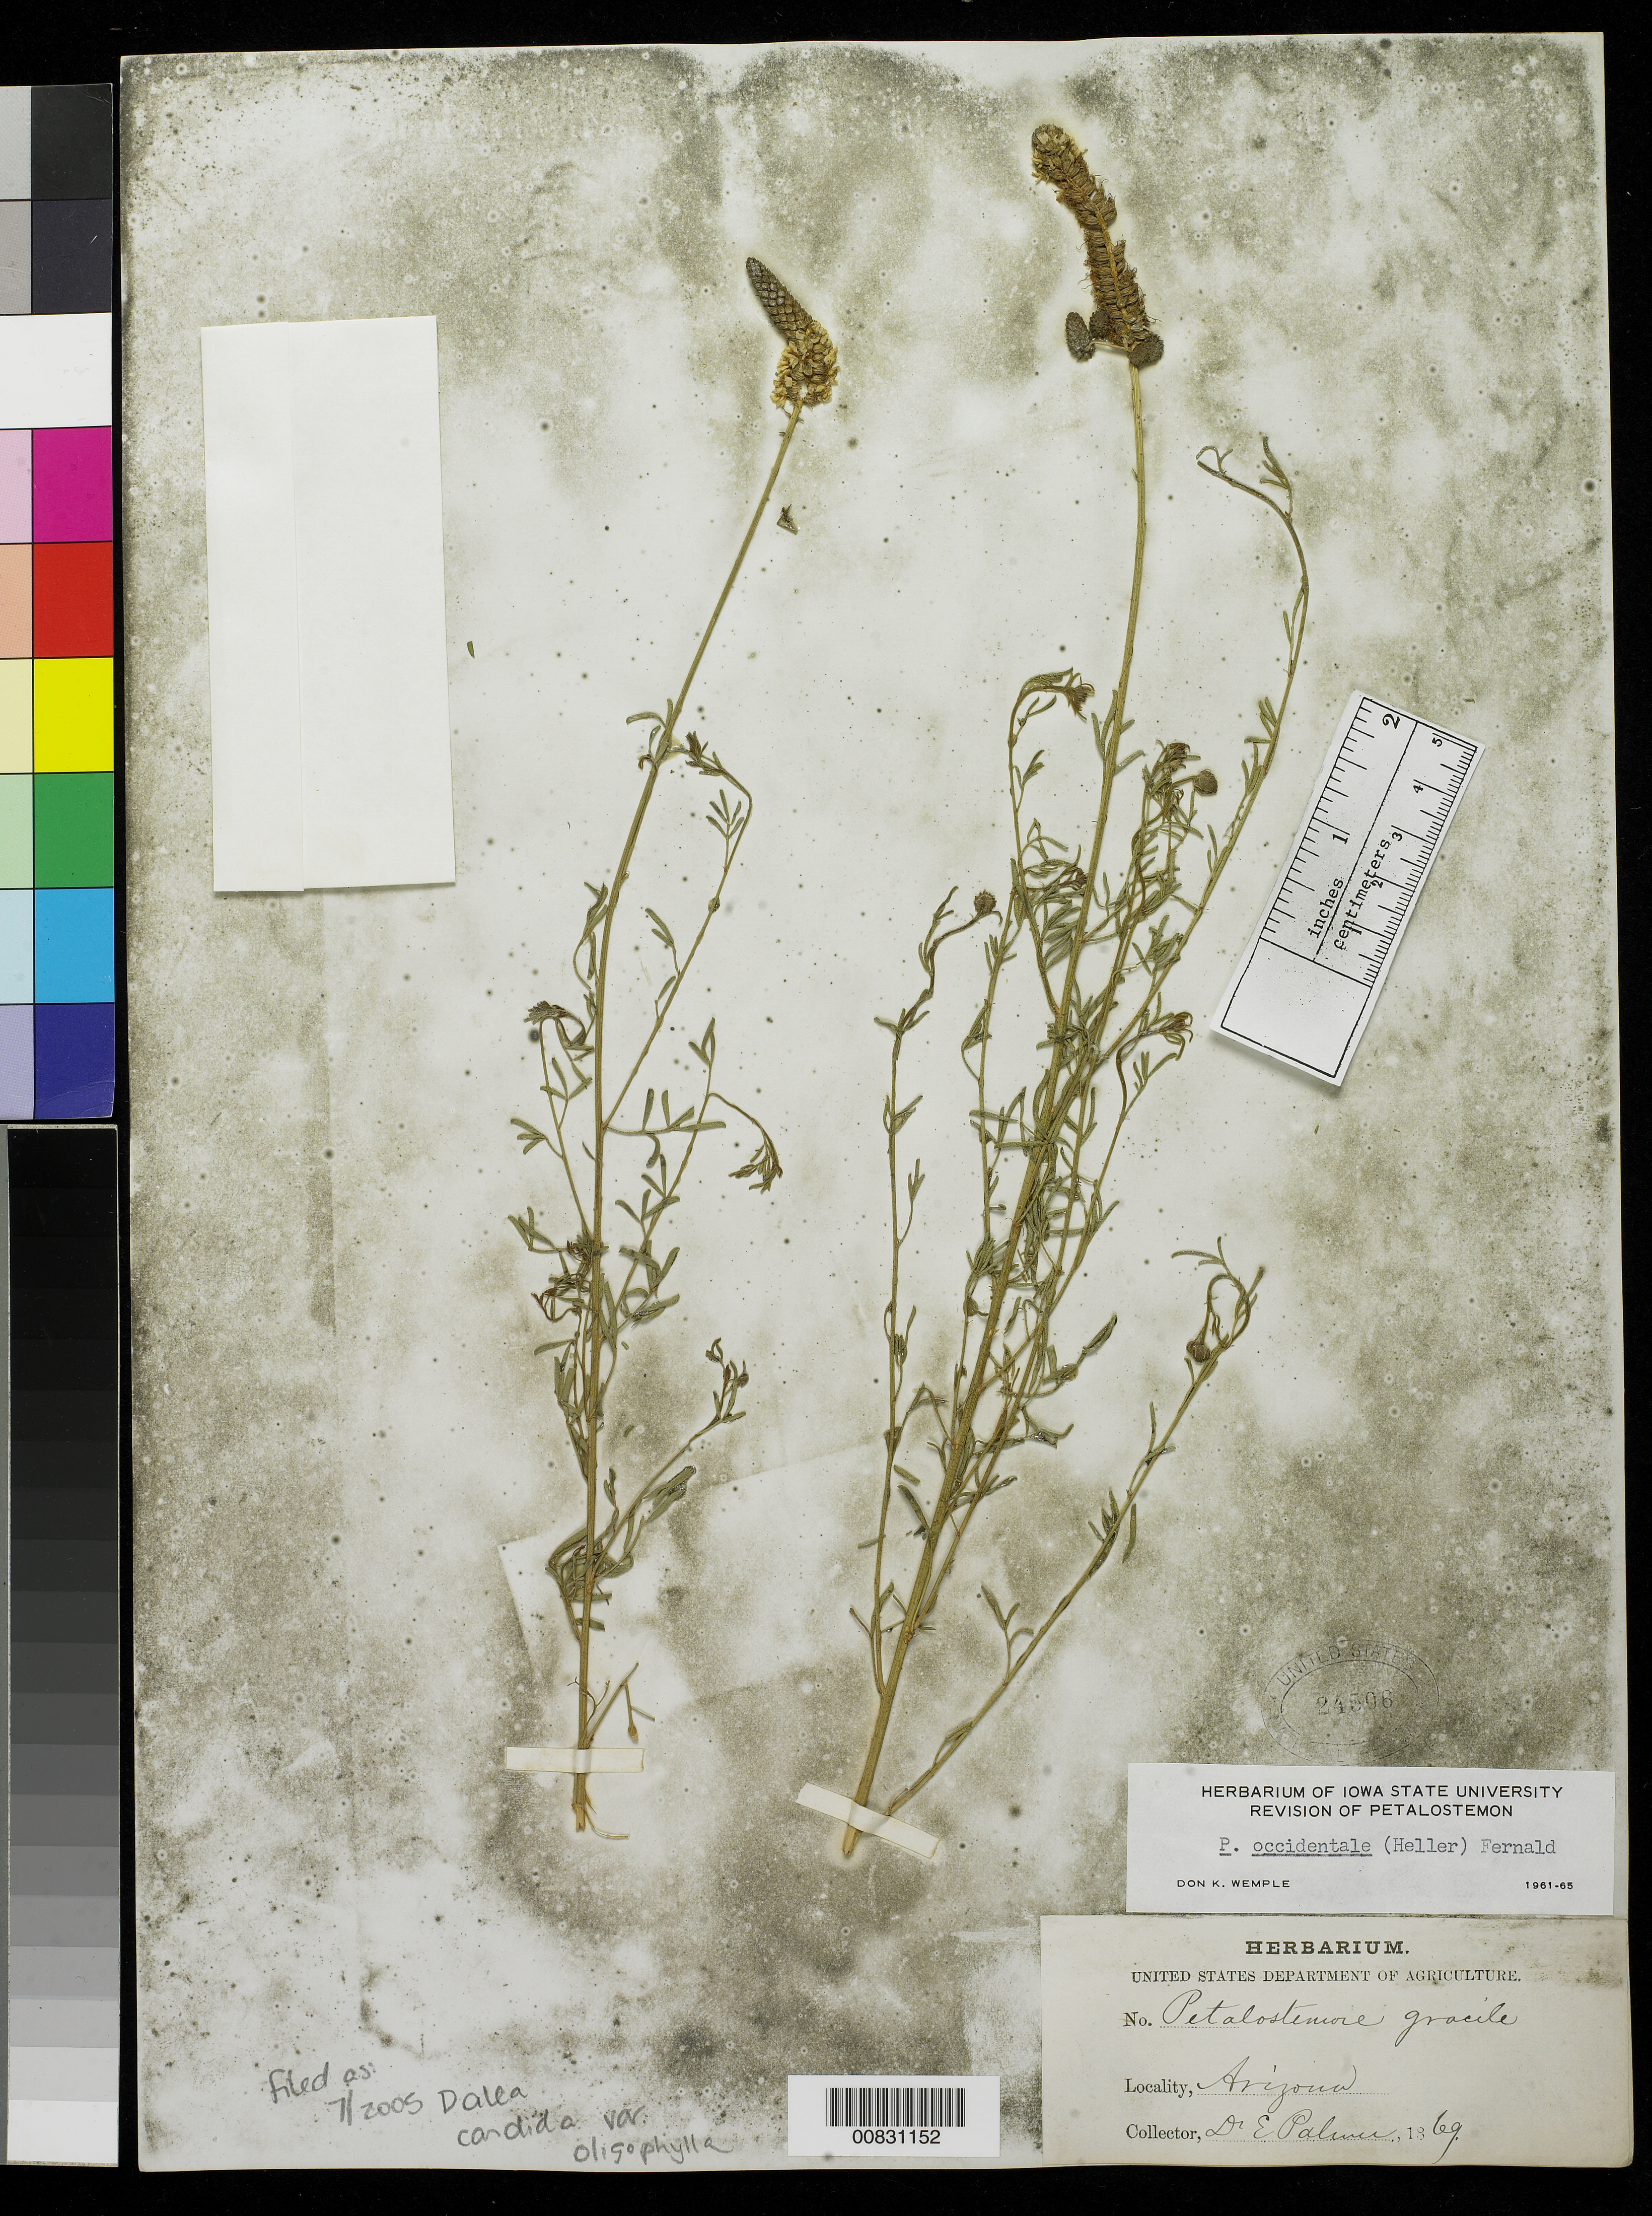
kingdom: Plantae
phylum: Tracheophyta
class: Magnoliopsida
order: Fabales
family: Fabaceae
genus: Dalea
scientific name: Dalea candida var. oligophylla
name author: (Torr) Shinners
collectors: E. Palmer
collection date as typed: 1869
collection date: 1869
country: United States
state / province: Arizona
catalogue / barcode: US 24506